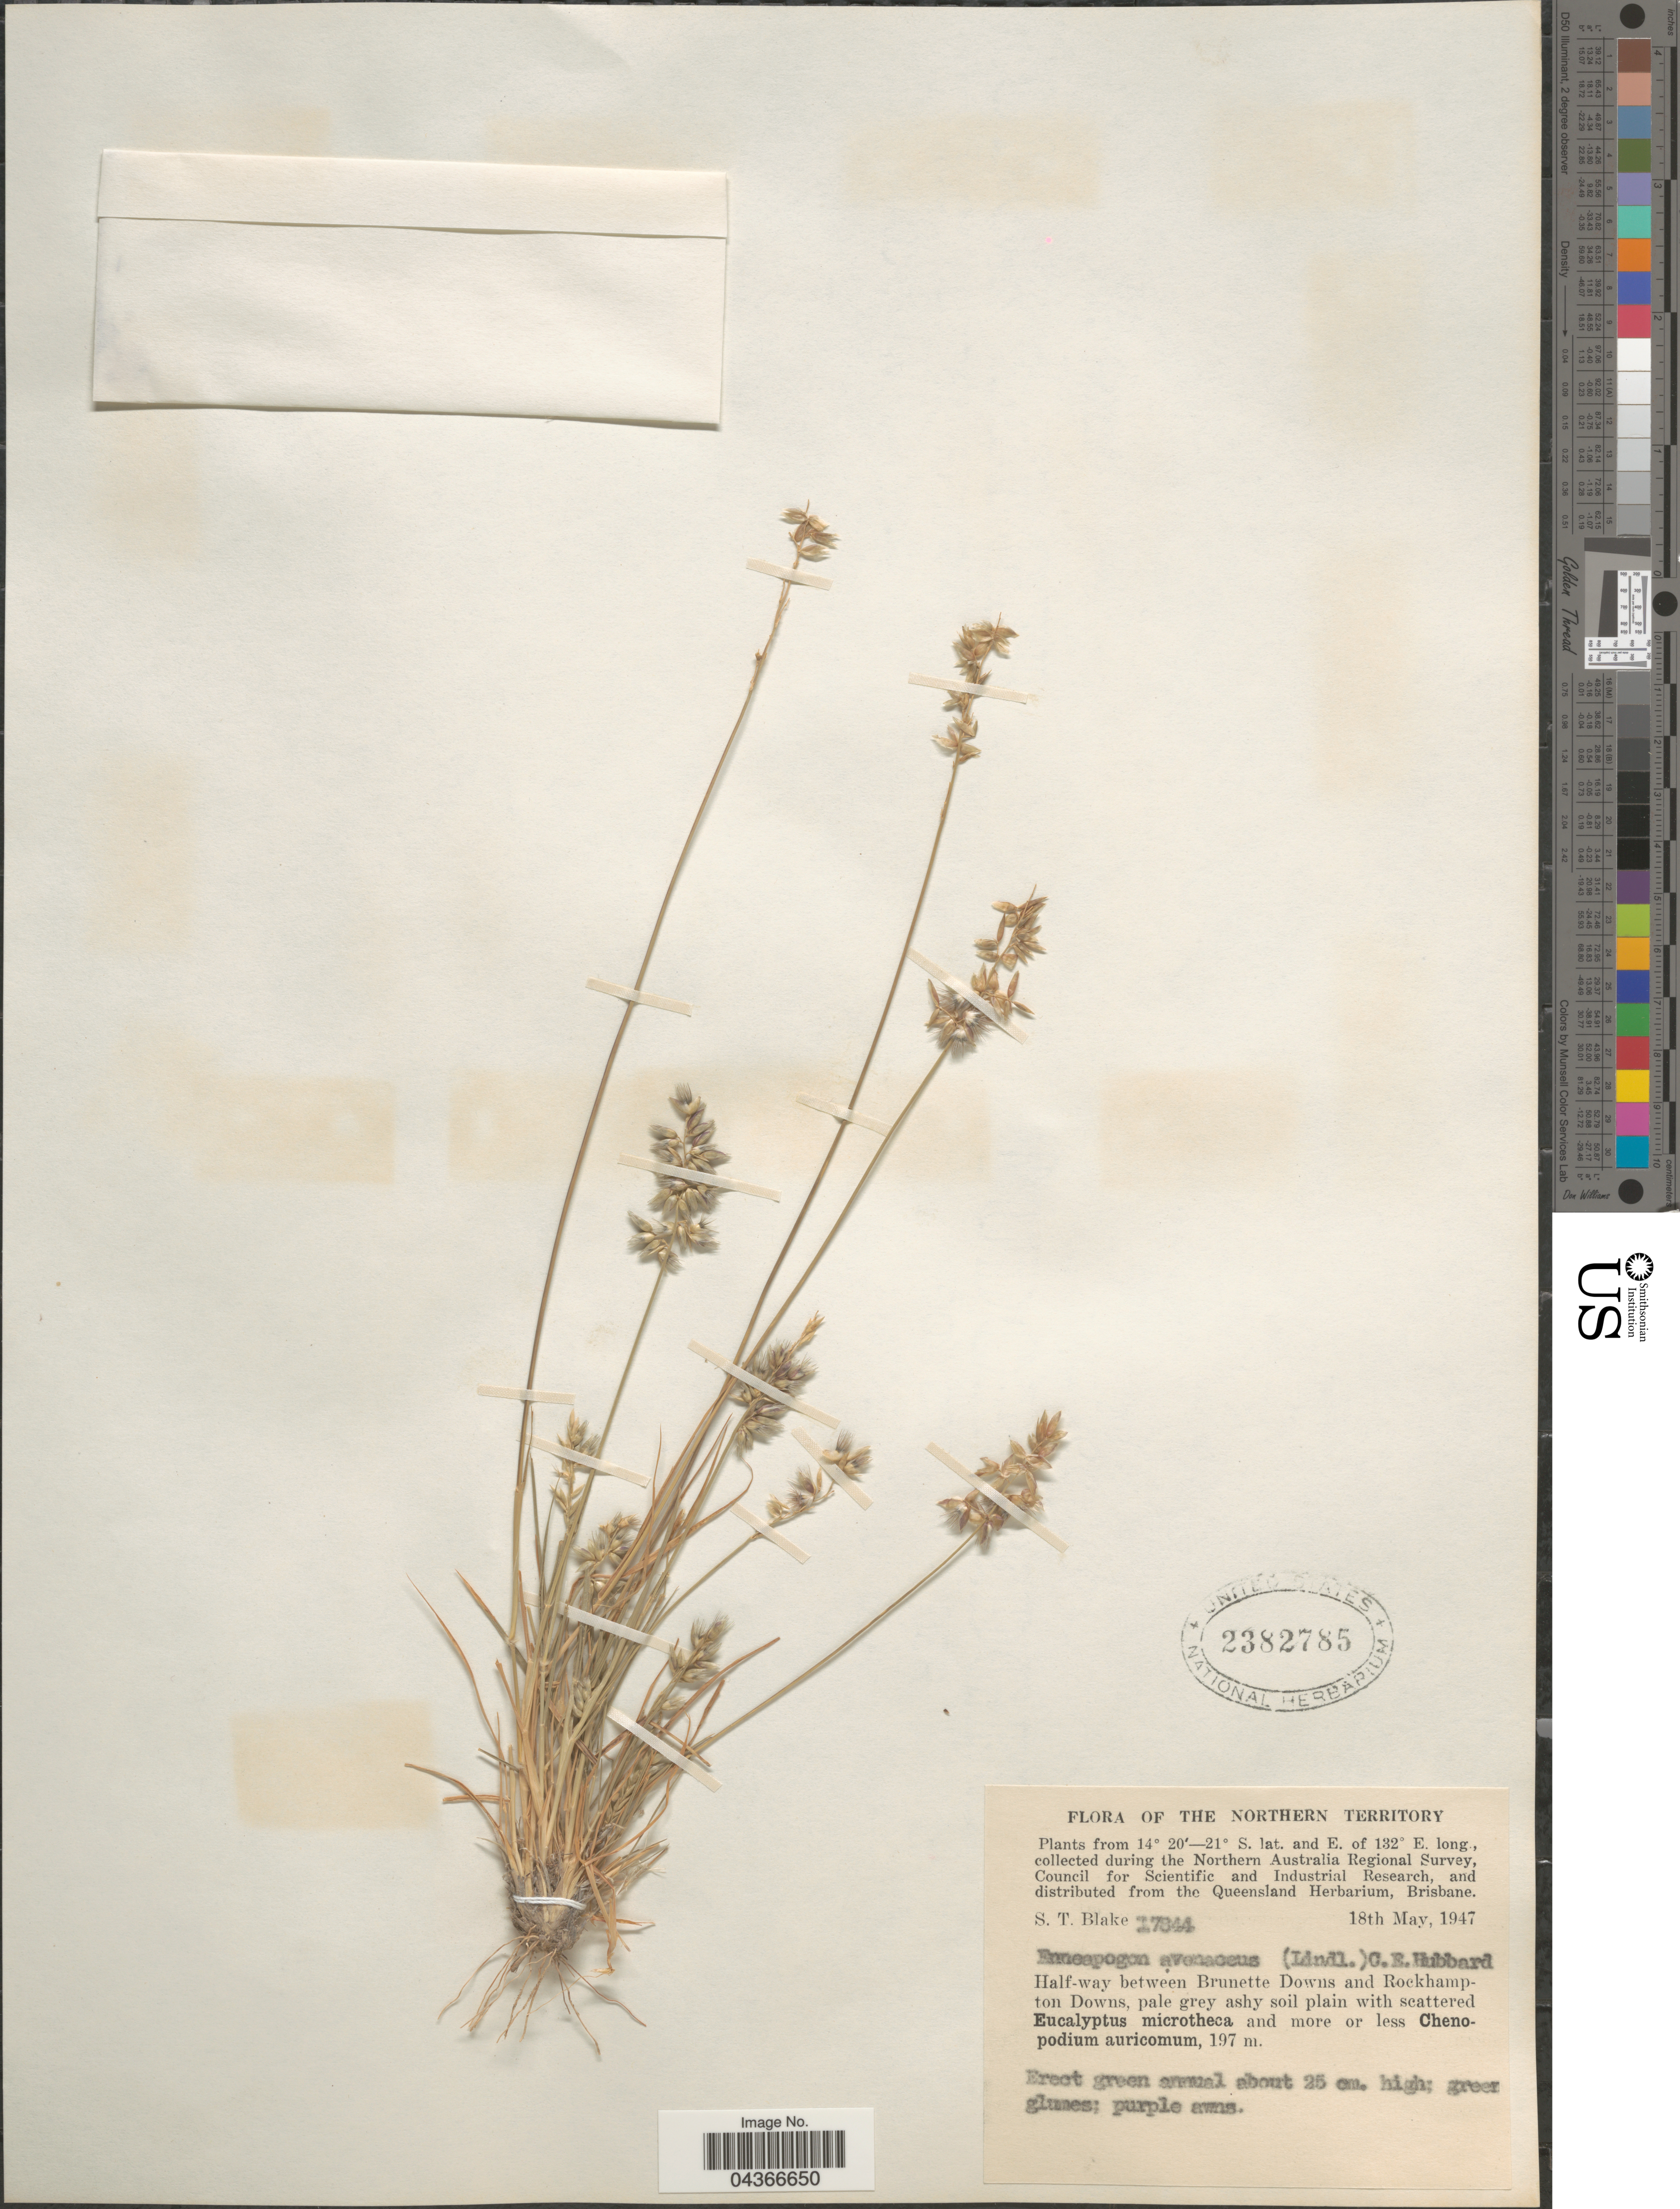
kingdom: Plantae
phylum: Tracheophyta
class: Liliopsida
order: Poales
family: Poaceae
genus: Enneapogon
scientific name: Enneapogon avenaceus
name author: (Lindl.) C.E. Hubb.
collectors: S. T. Blake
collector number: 17844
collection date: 1947-05-18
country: Australia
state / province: Northern Territory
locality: The Northern Australia Regional Survey. Half-way between Brunette Downs.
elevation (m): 197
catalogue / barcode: US 2382785